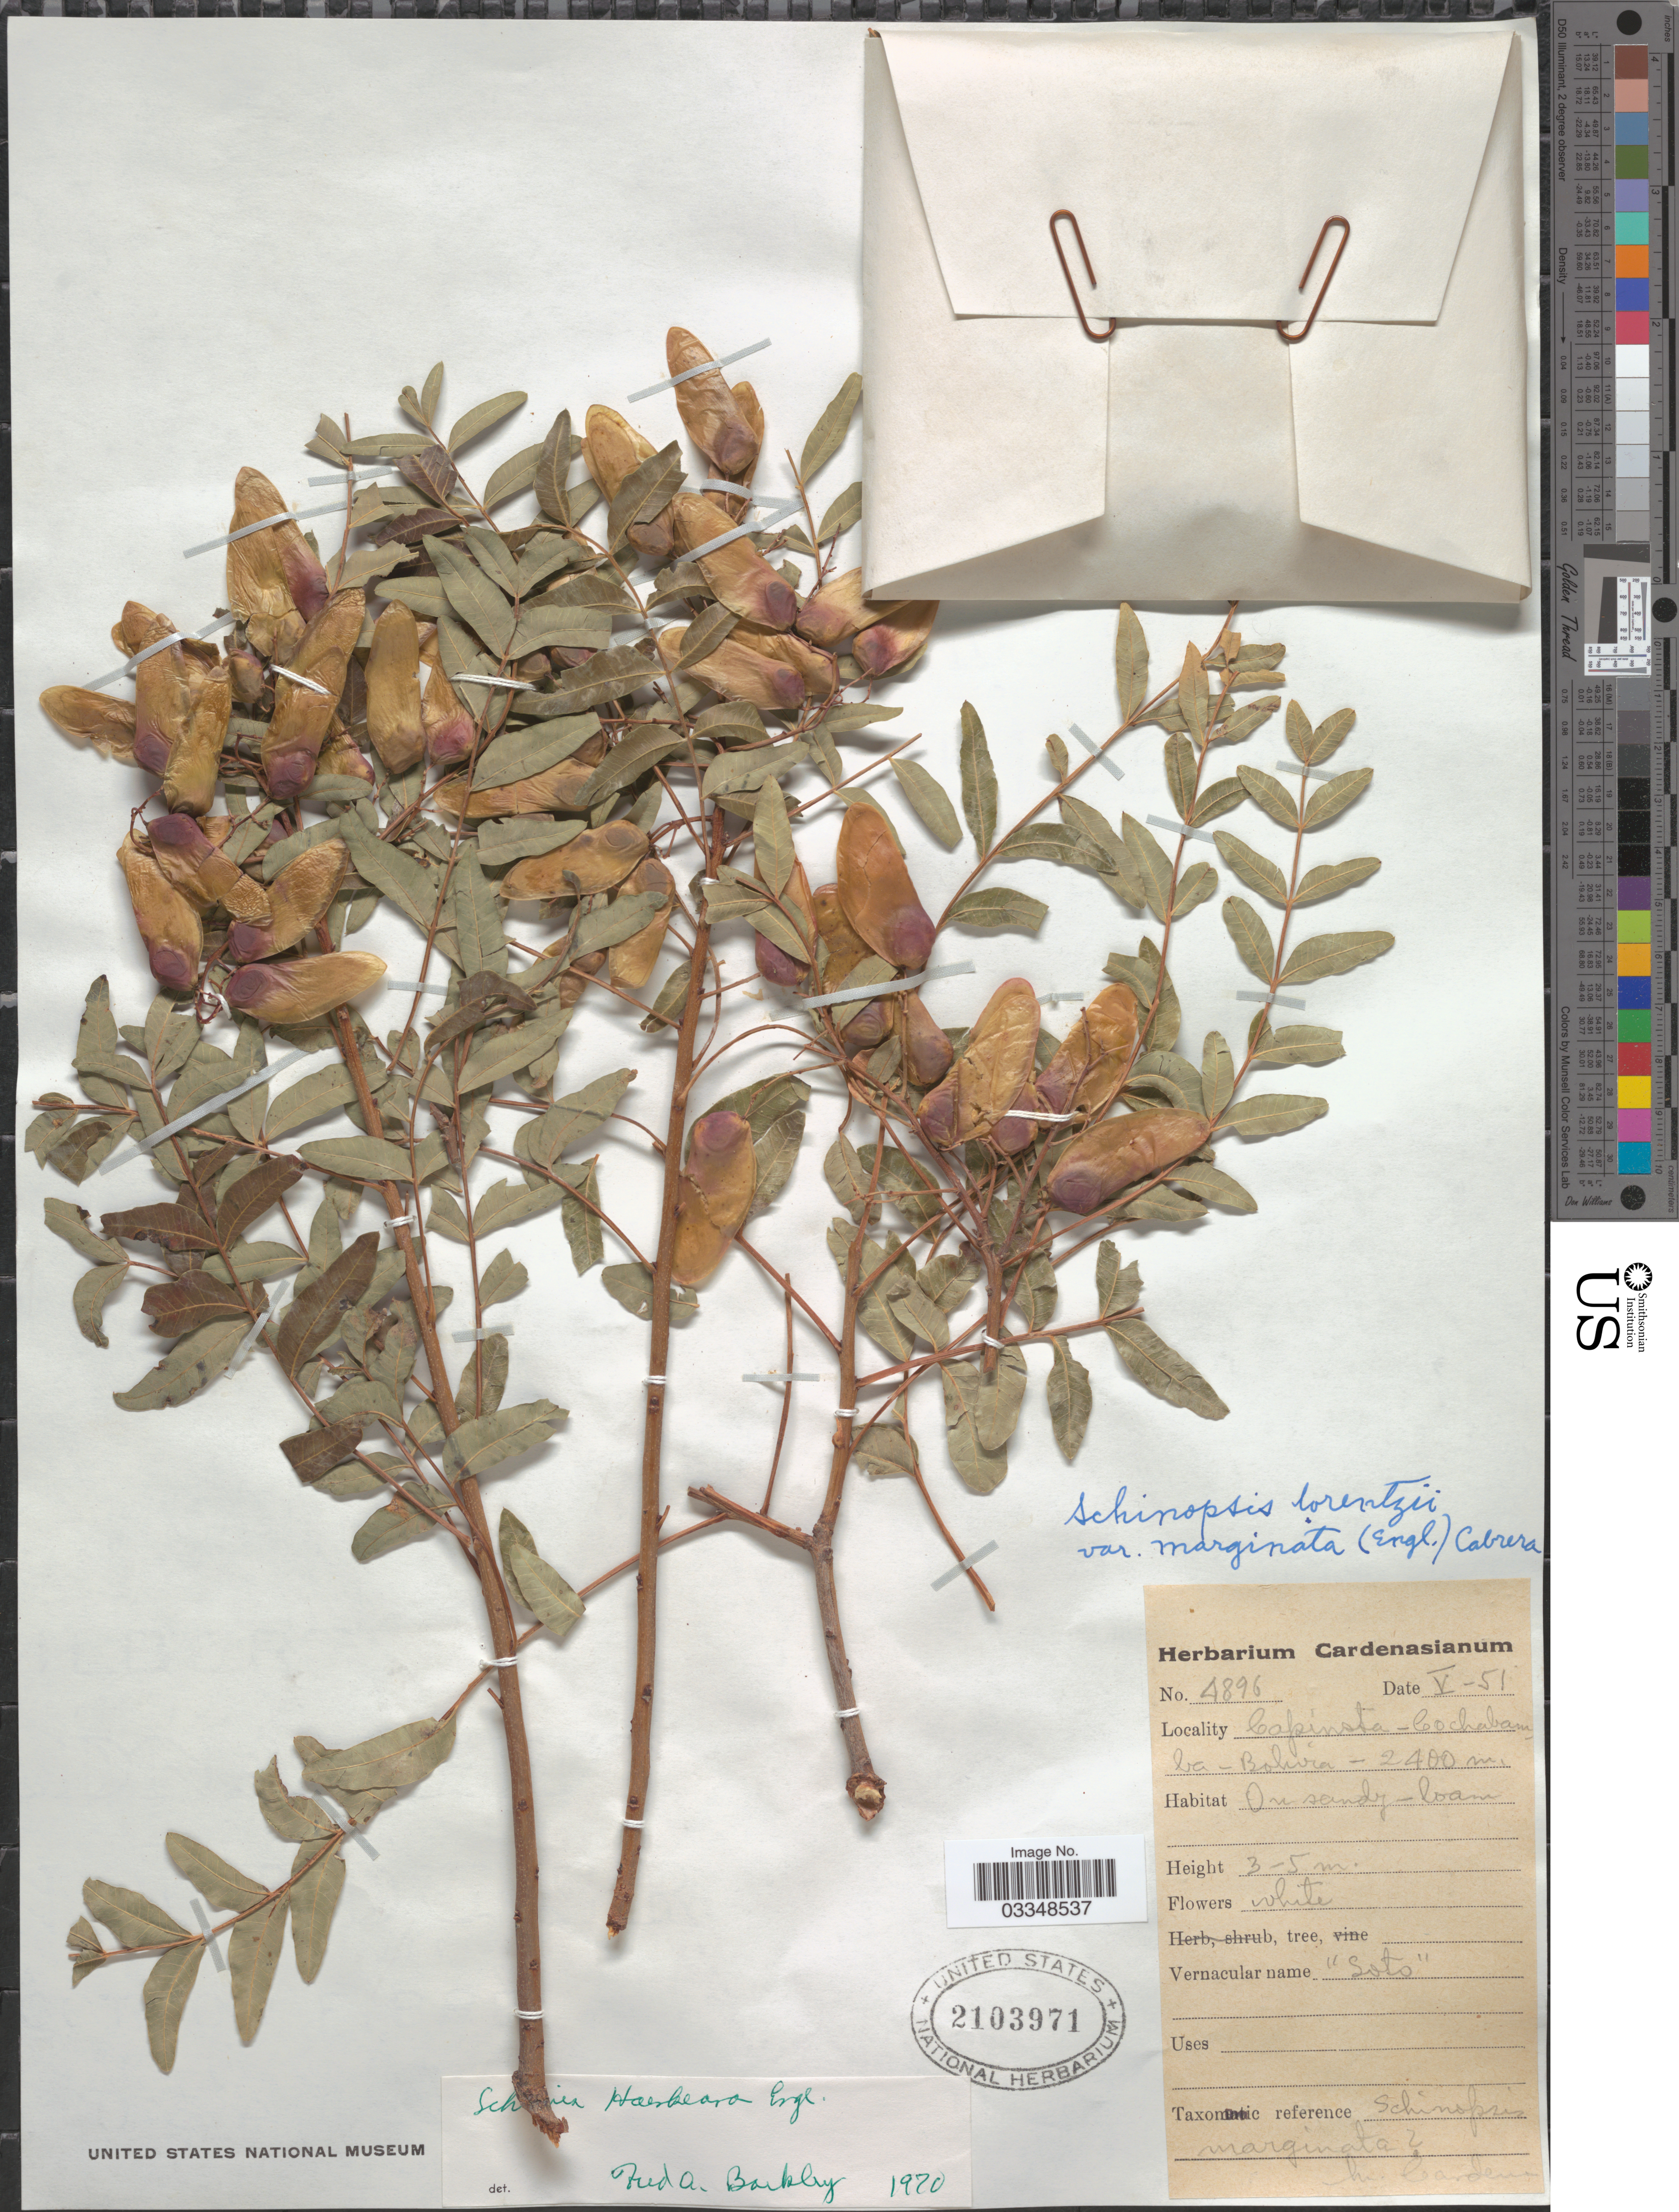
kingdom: Plantae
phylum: Tracheophyta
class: Magnoliopsida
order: Sapindales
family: Anacardiaceae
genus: Schinopsis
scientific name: Schinopsis haenkeana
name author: Engl.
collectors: M. Cárdenas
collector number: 4896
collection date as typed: Transcribed d/m/y: /5/51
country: Bolivia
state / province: Cochabamba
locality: Capinota.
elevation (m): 2400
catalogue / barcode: US 2103971